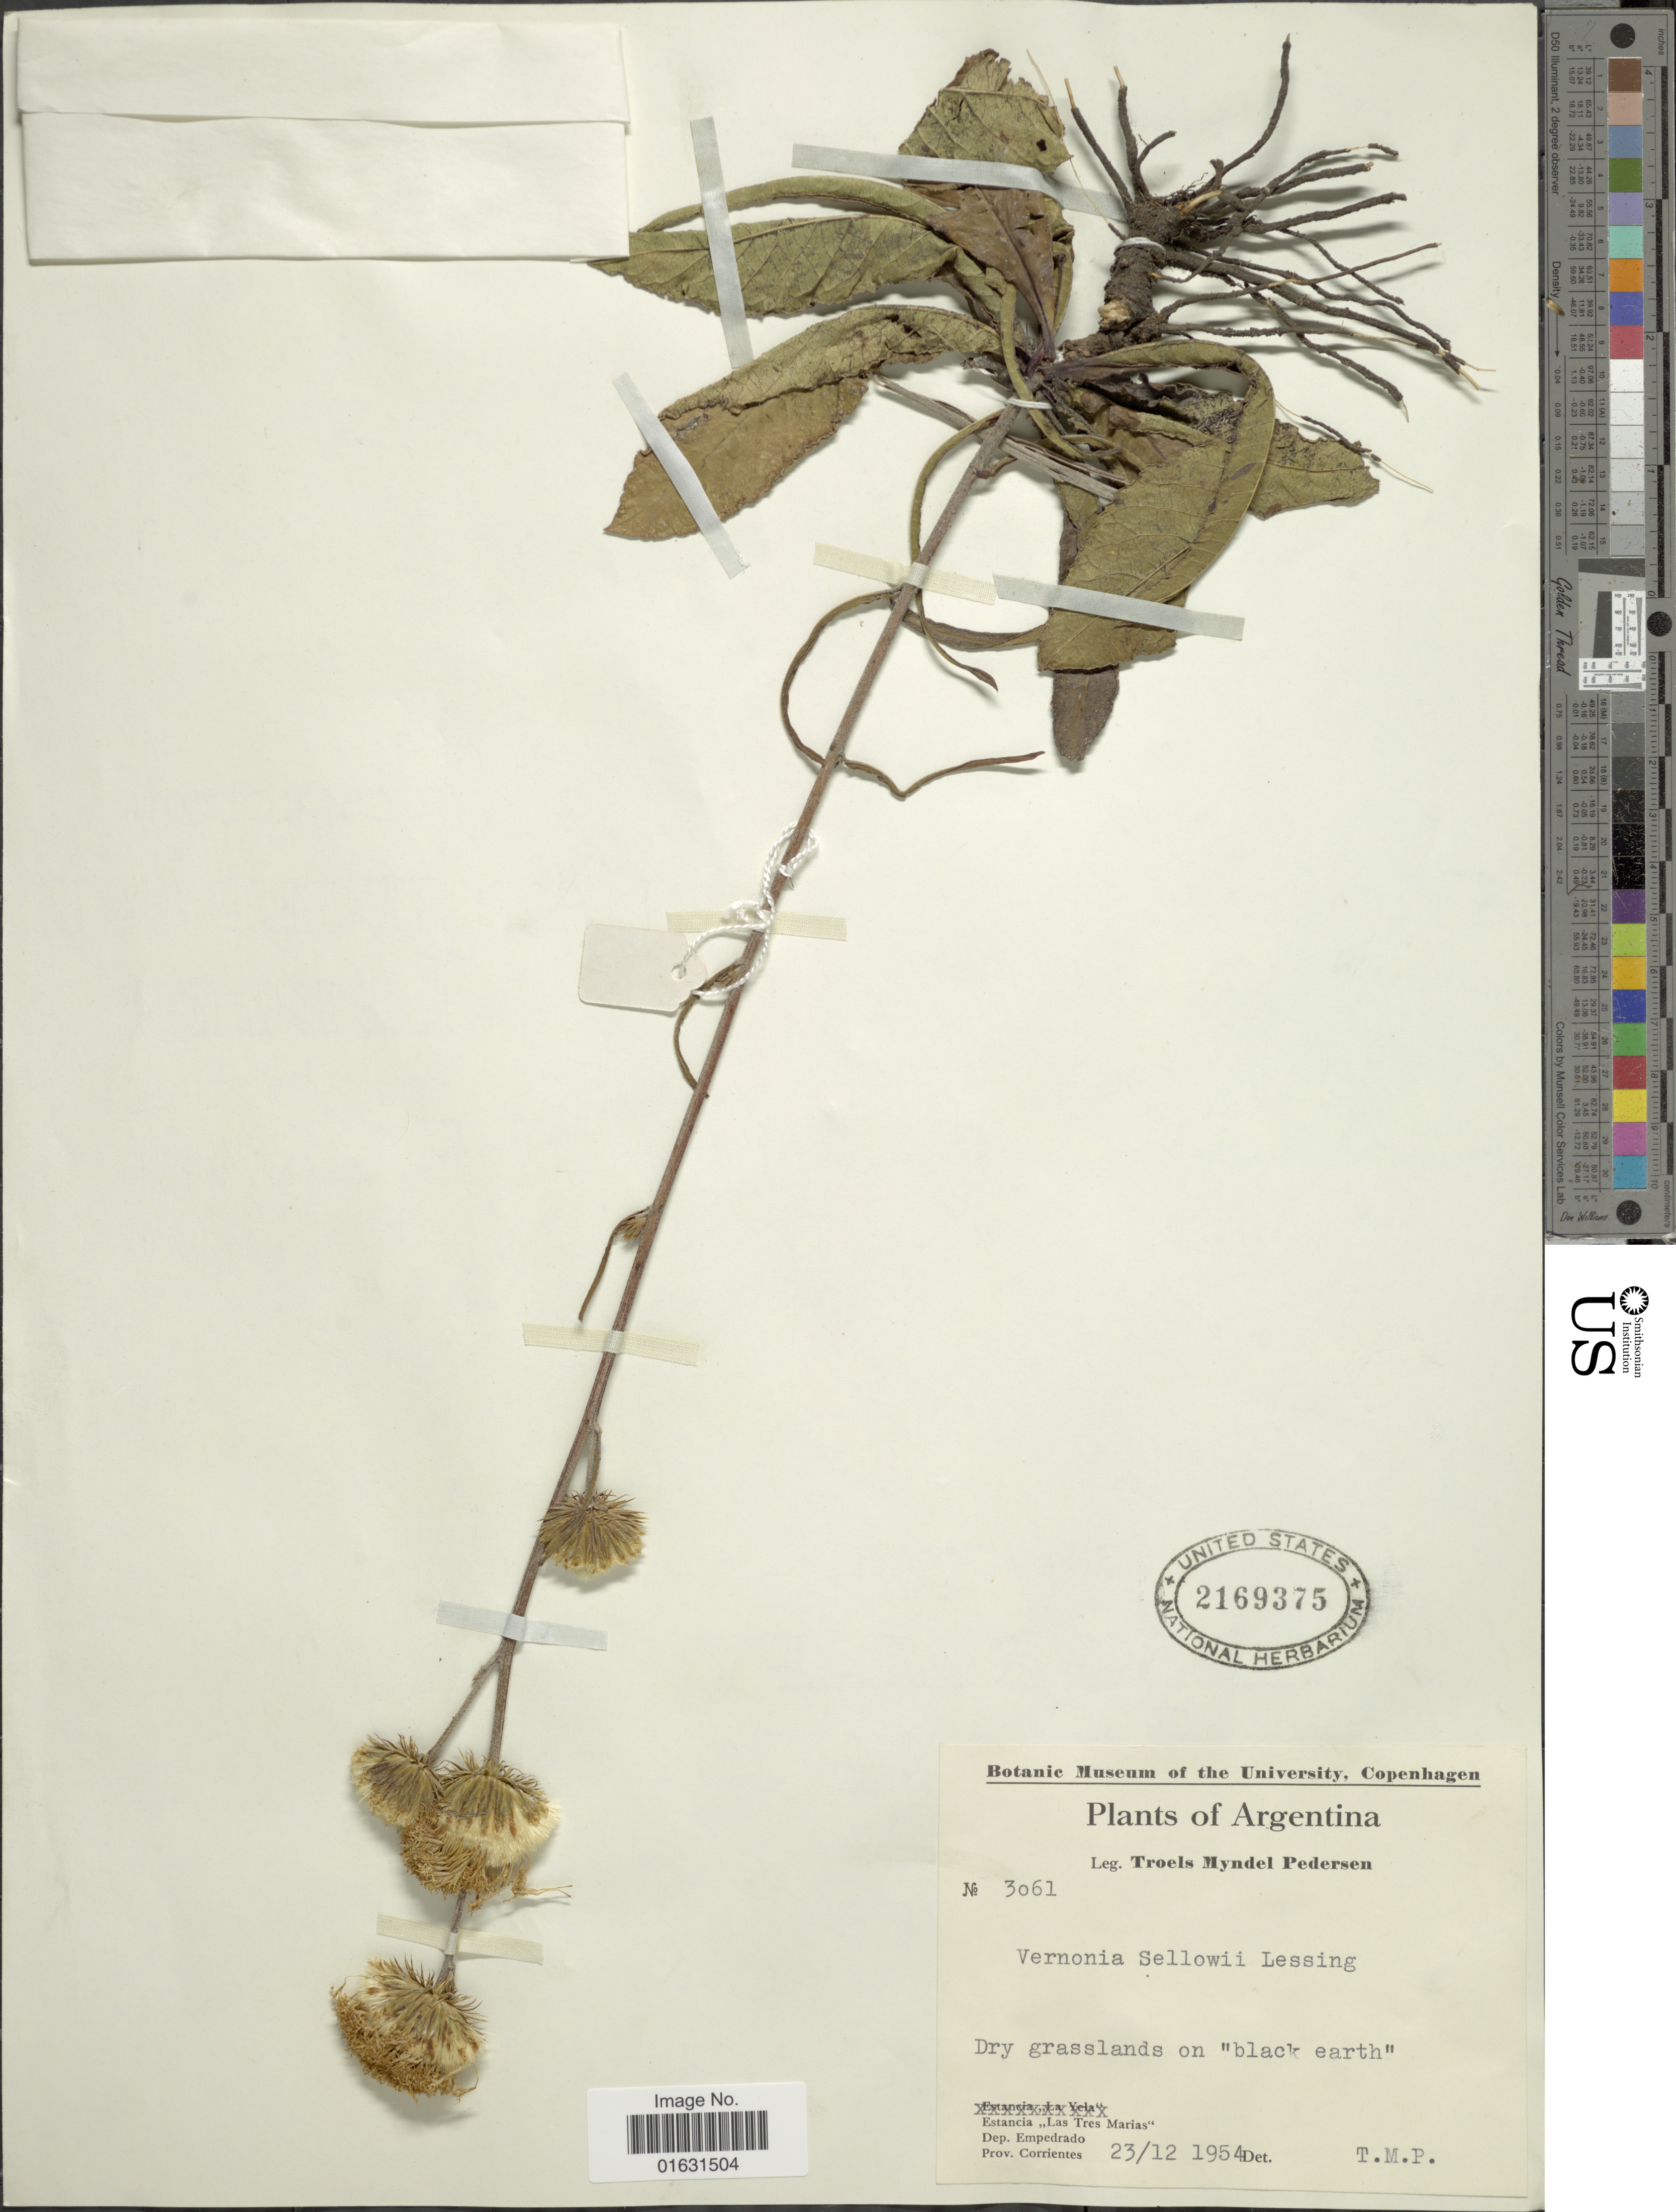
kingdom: Plantae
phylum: Tracheophyta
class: Magnoliopsida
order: Asterales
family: Asteraceae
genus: Lessingianthus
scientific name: Lessingianthus sellowii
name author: (Less.) H. Rob.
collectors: T. Pederson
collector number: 3061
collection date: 1954-12-23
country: Argentina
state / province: Corrientes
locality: Estancia Las Tres Marias, Dep. Empedrado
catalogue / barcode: US 2169375